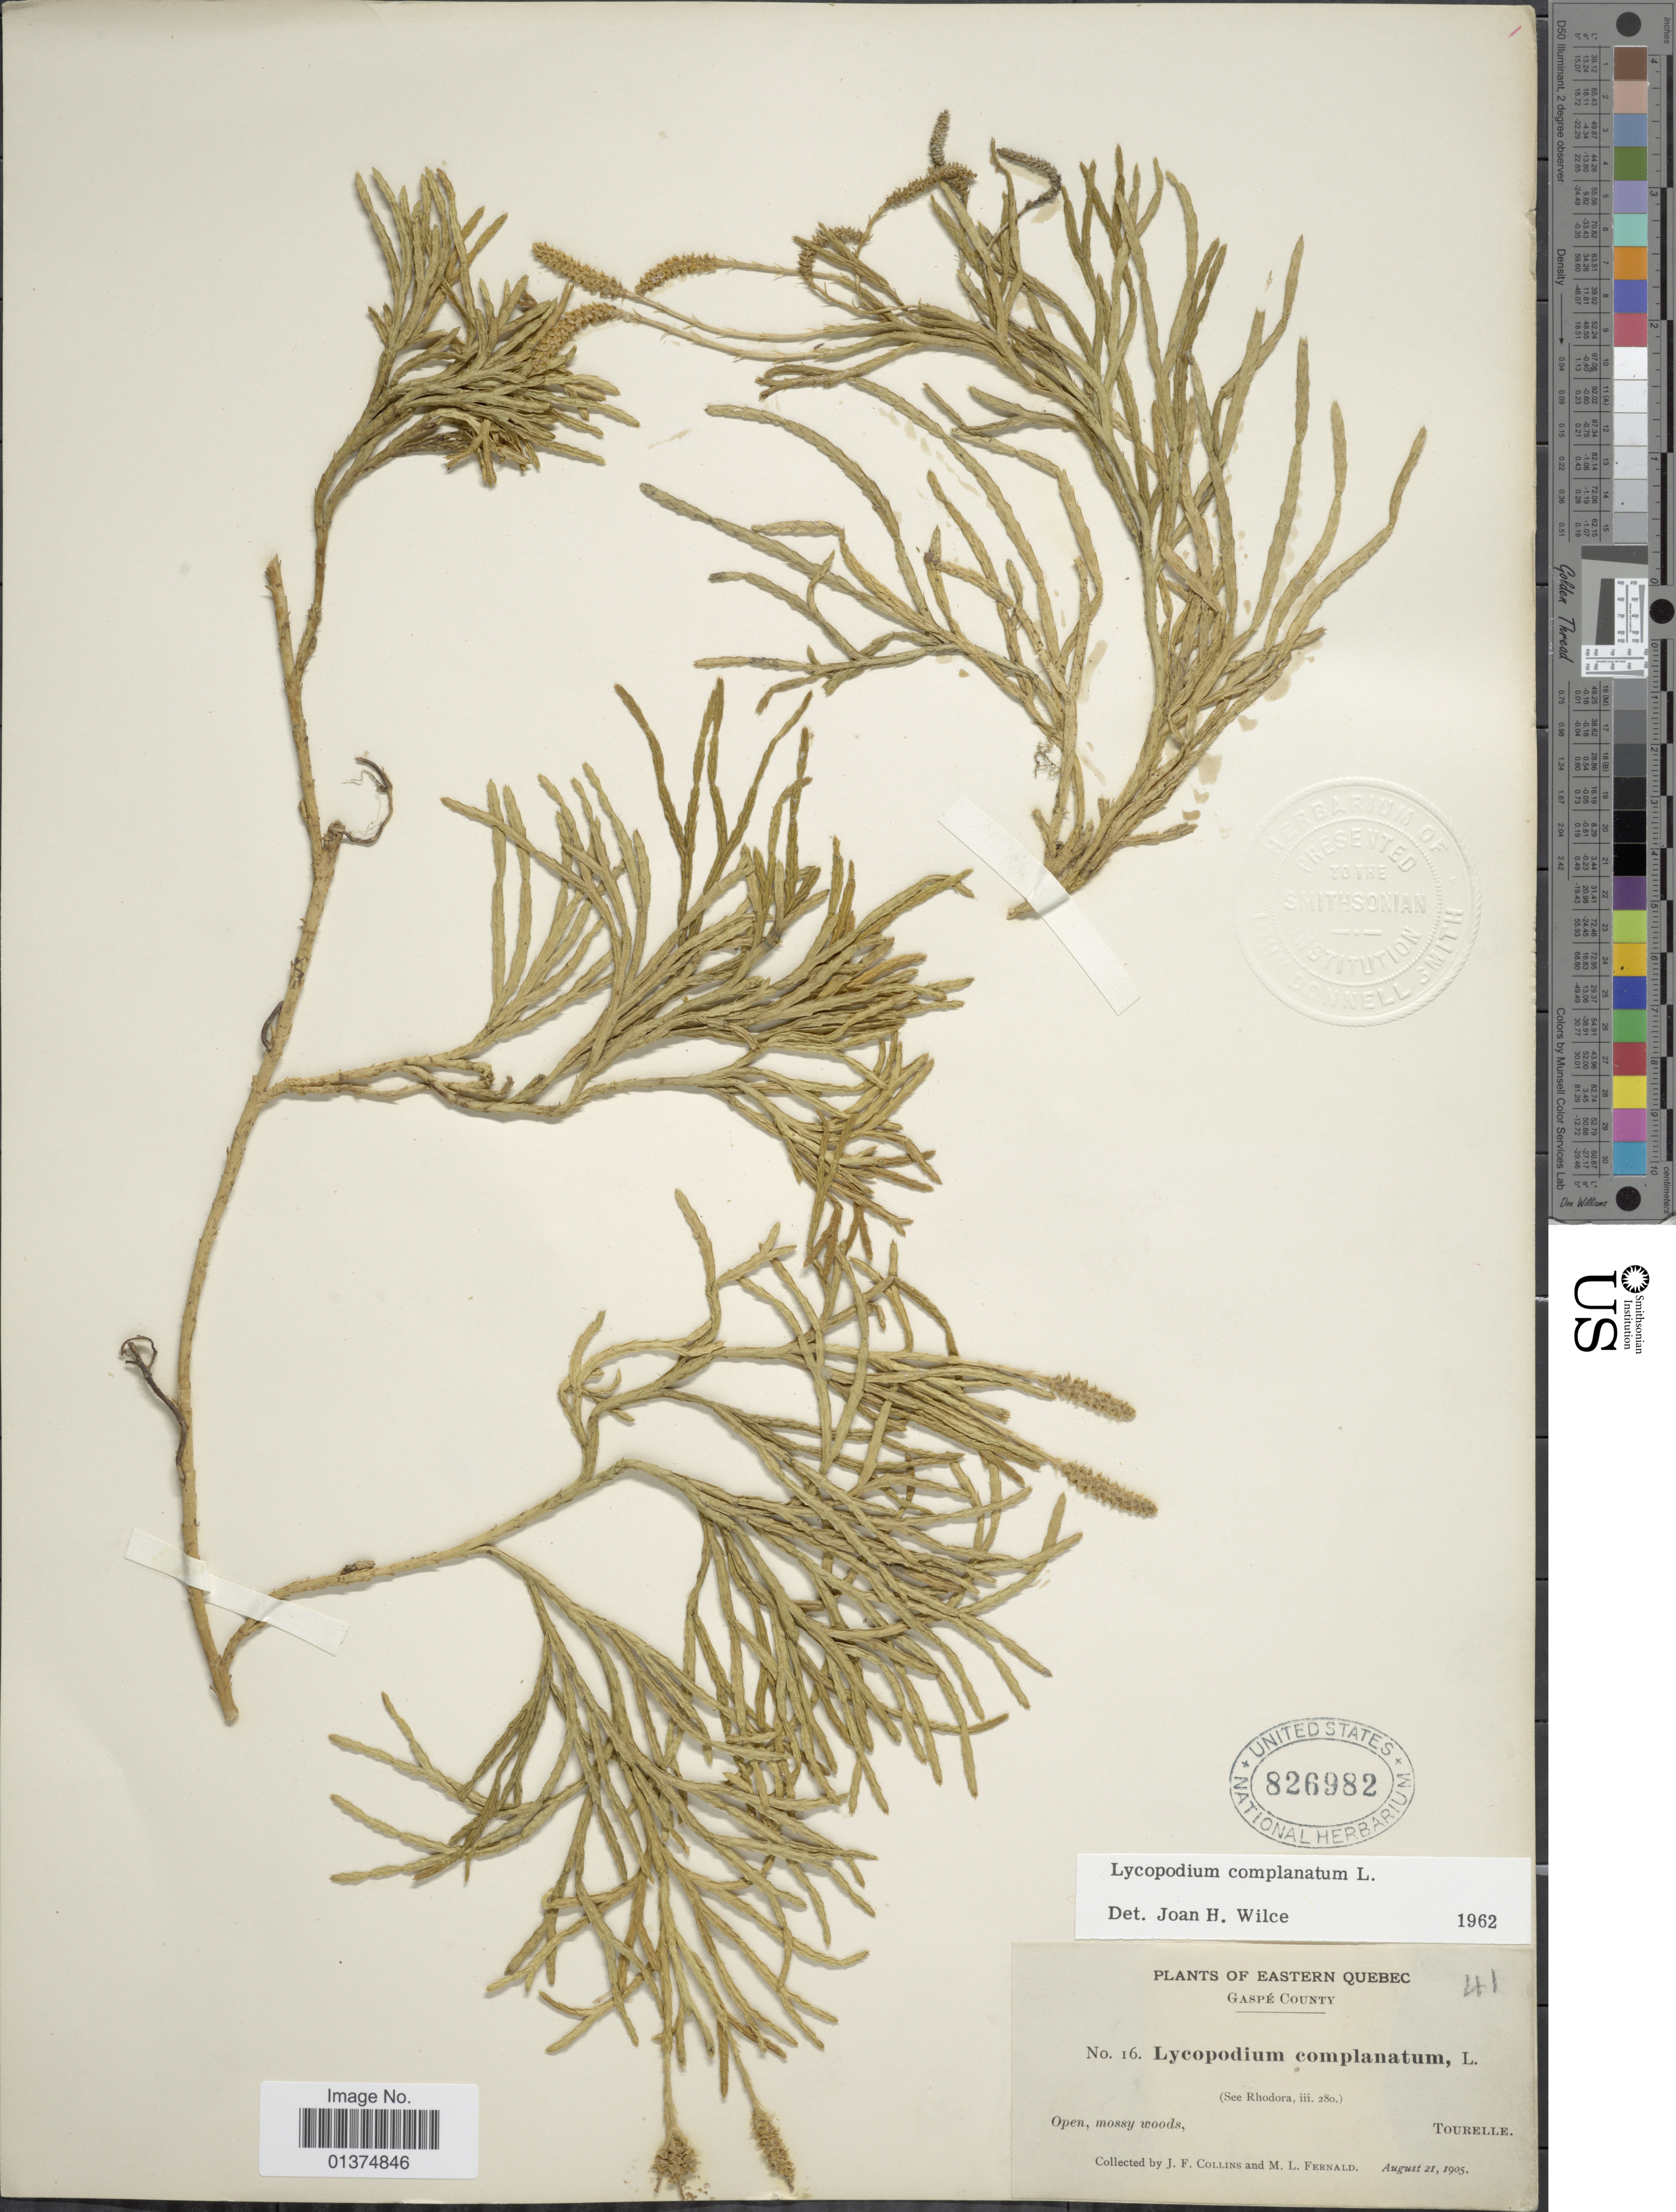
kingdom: Plantae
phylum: Tracheophyta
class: Lycopodiopsida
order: Lycopodiales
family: Lycopodiaceae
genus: Diphasiastrum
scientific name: Diphasiastrum complanatum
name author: (L.) Holub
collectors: J. Collins & M. L. Fernald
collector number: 16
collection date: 1905-08-21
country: Canada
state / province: Quebec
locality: Eastern Quebec, Gaspé County, Tourelle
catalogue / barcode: US 826982